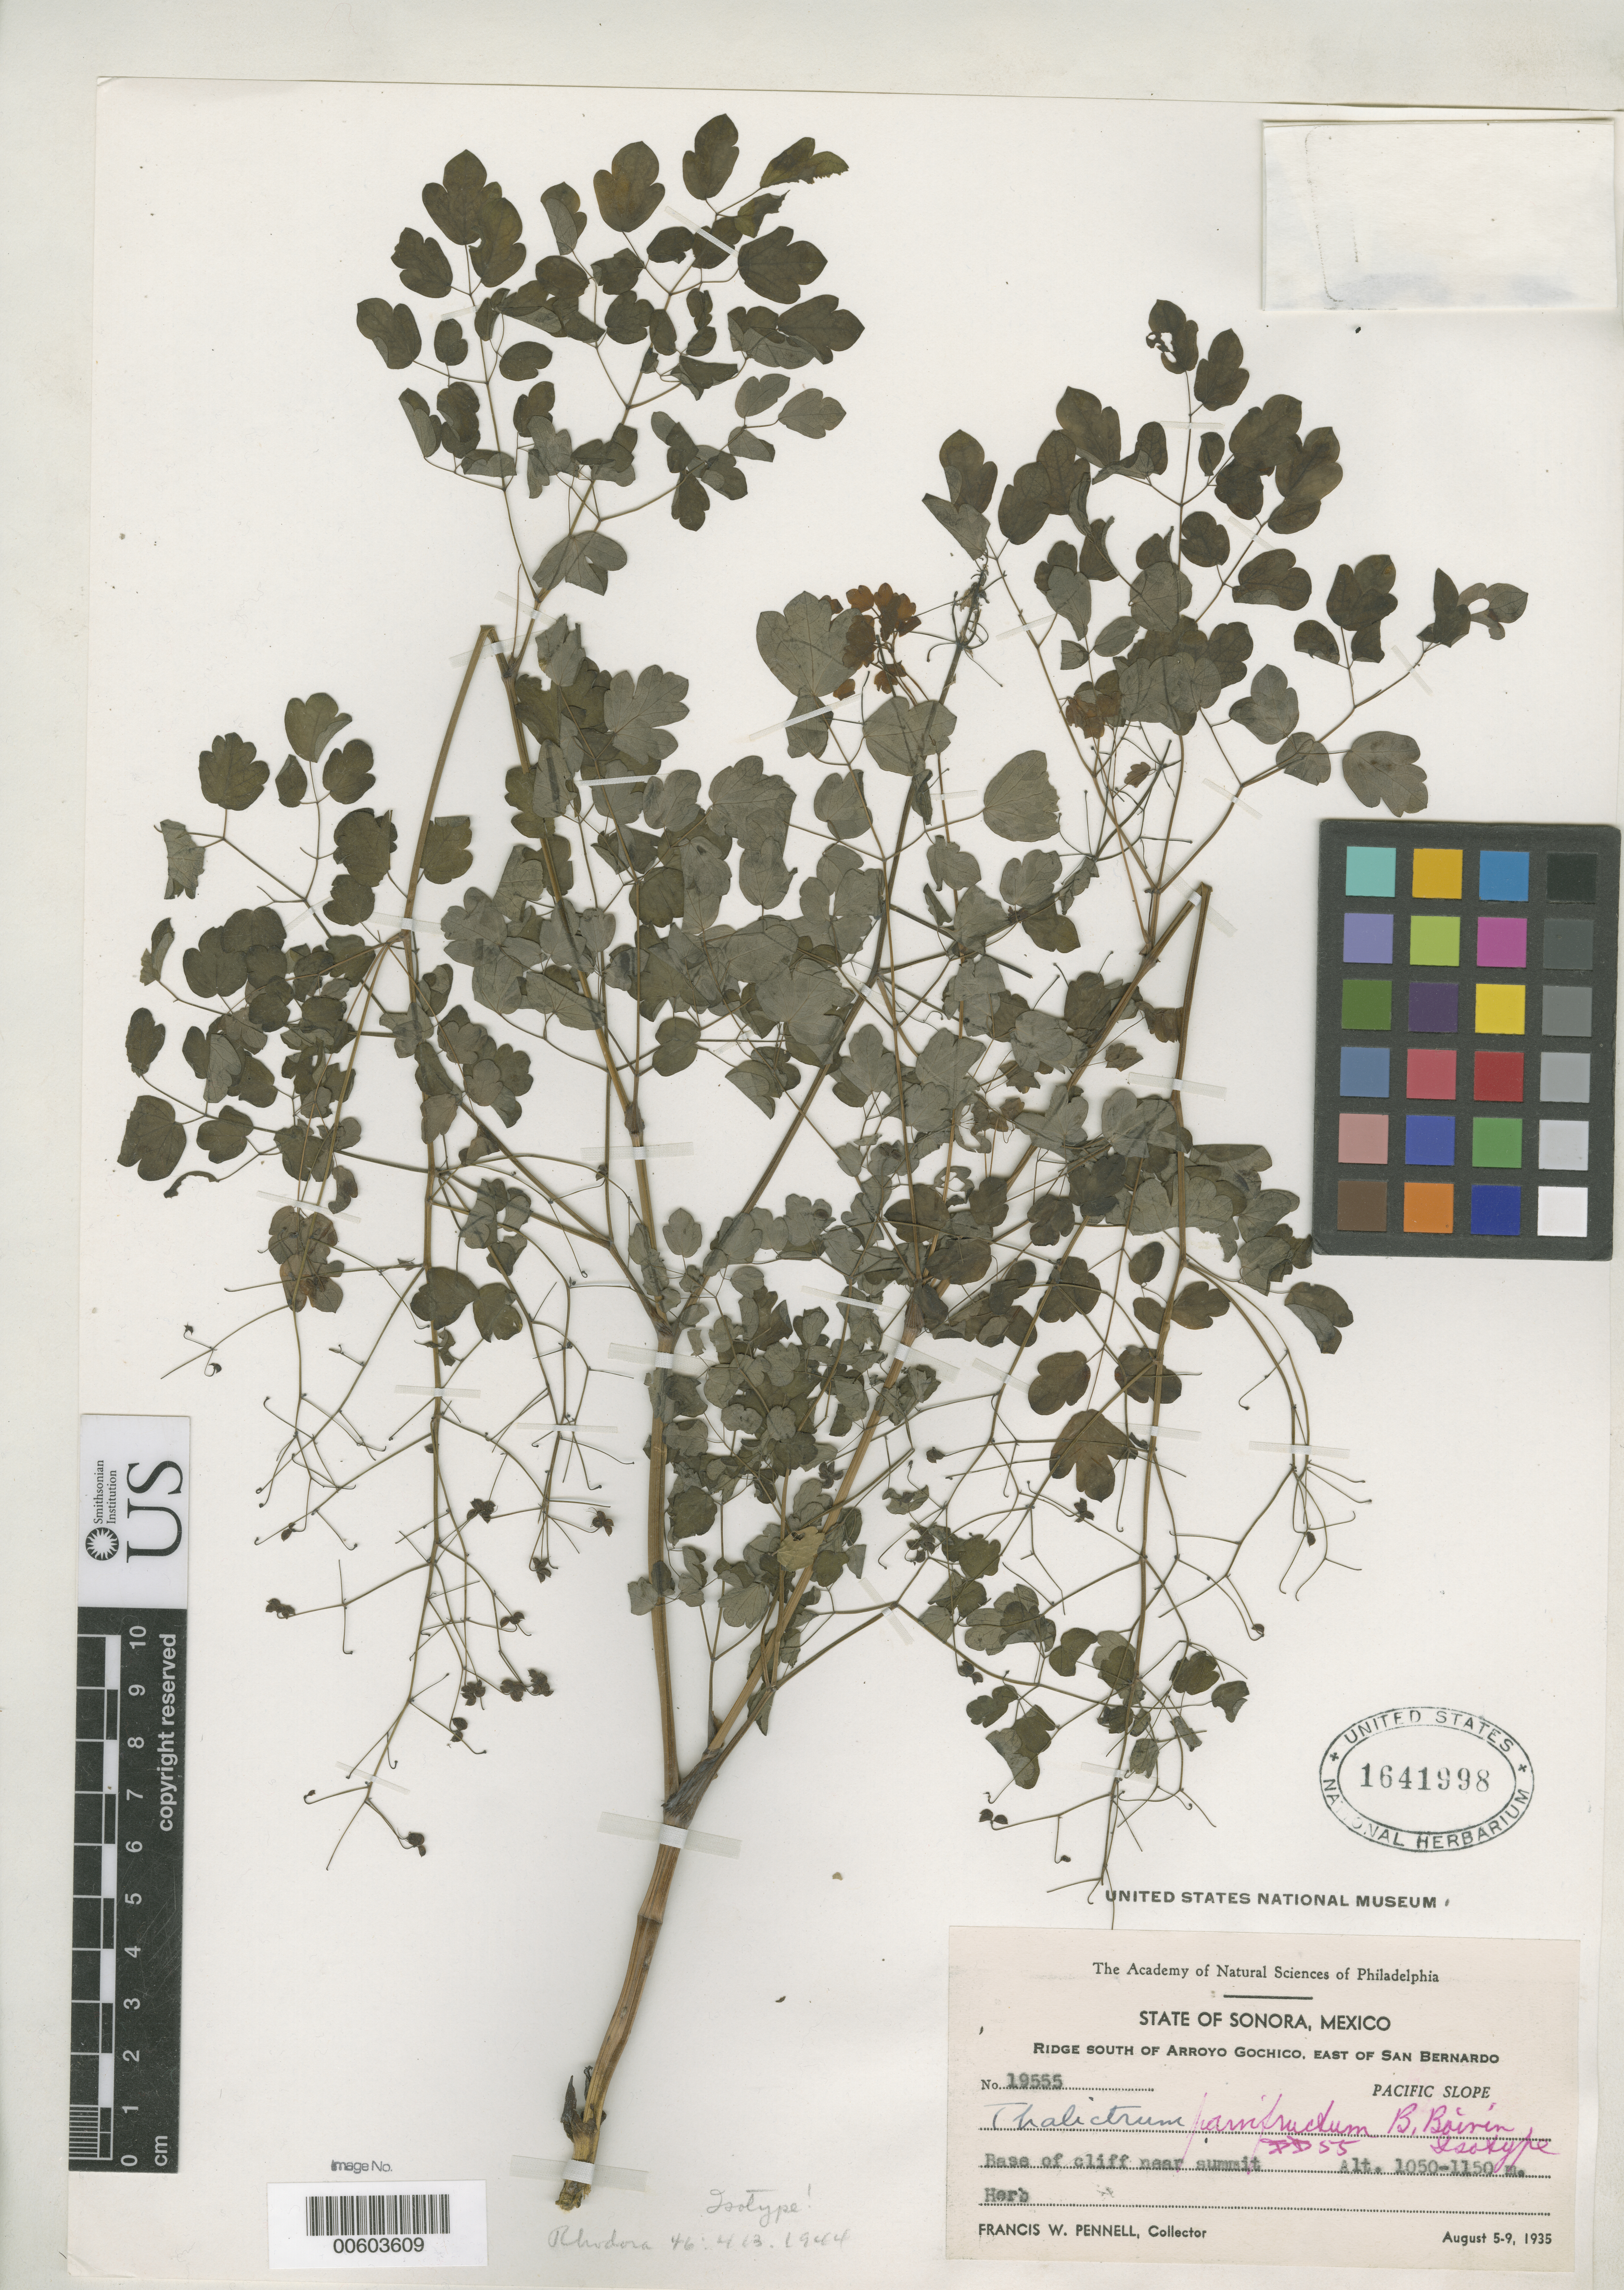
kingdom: Plantae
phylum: Tracheophyta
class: Magnoliopsida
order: Ranunculales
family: Ranunculaceae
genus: Thalictrum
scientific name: Thalictrum parvifructum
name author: B. Boivin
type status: Isotype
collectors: F. W. Pennell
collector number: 19555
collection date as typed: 05 Aug 1935 to 09 Aug 1935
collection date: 1935-08-05/1935-08-09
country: Mexico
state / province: Sonora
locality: Ridge south of Arroyo Gochico, east of San Bernardo.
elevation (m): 1050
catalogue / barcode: US 1641998